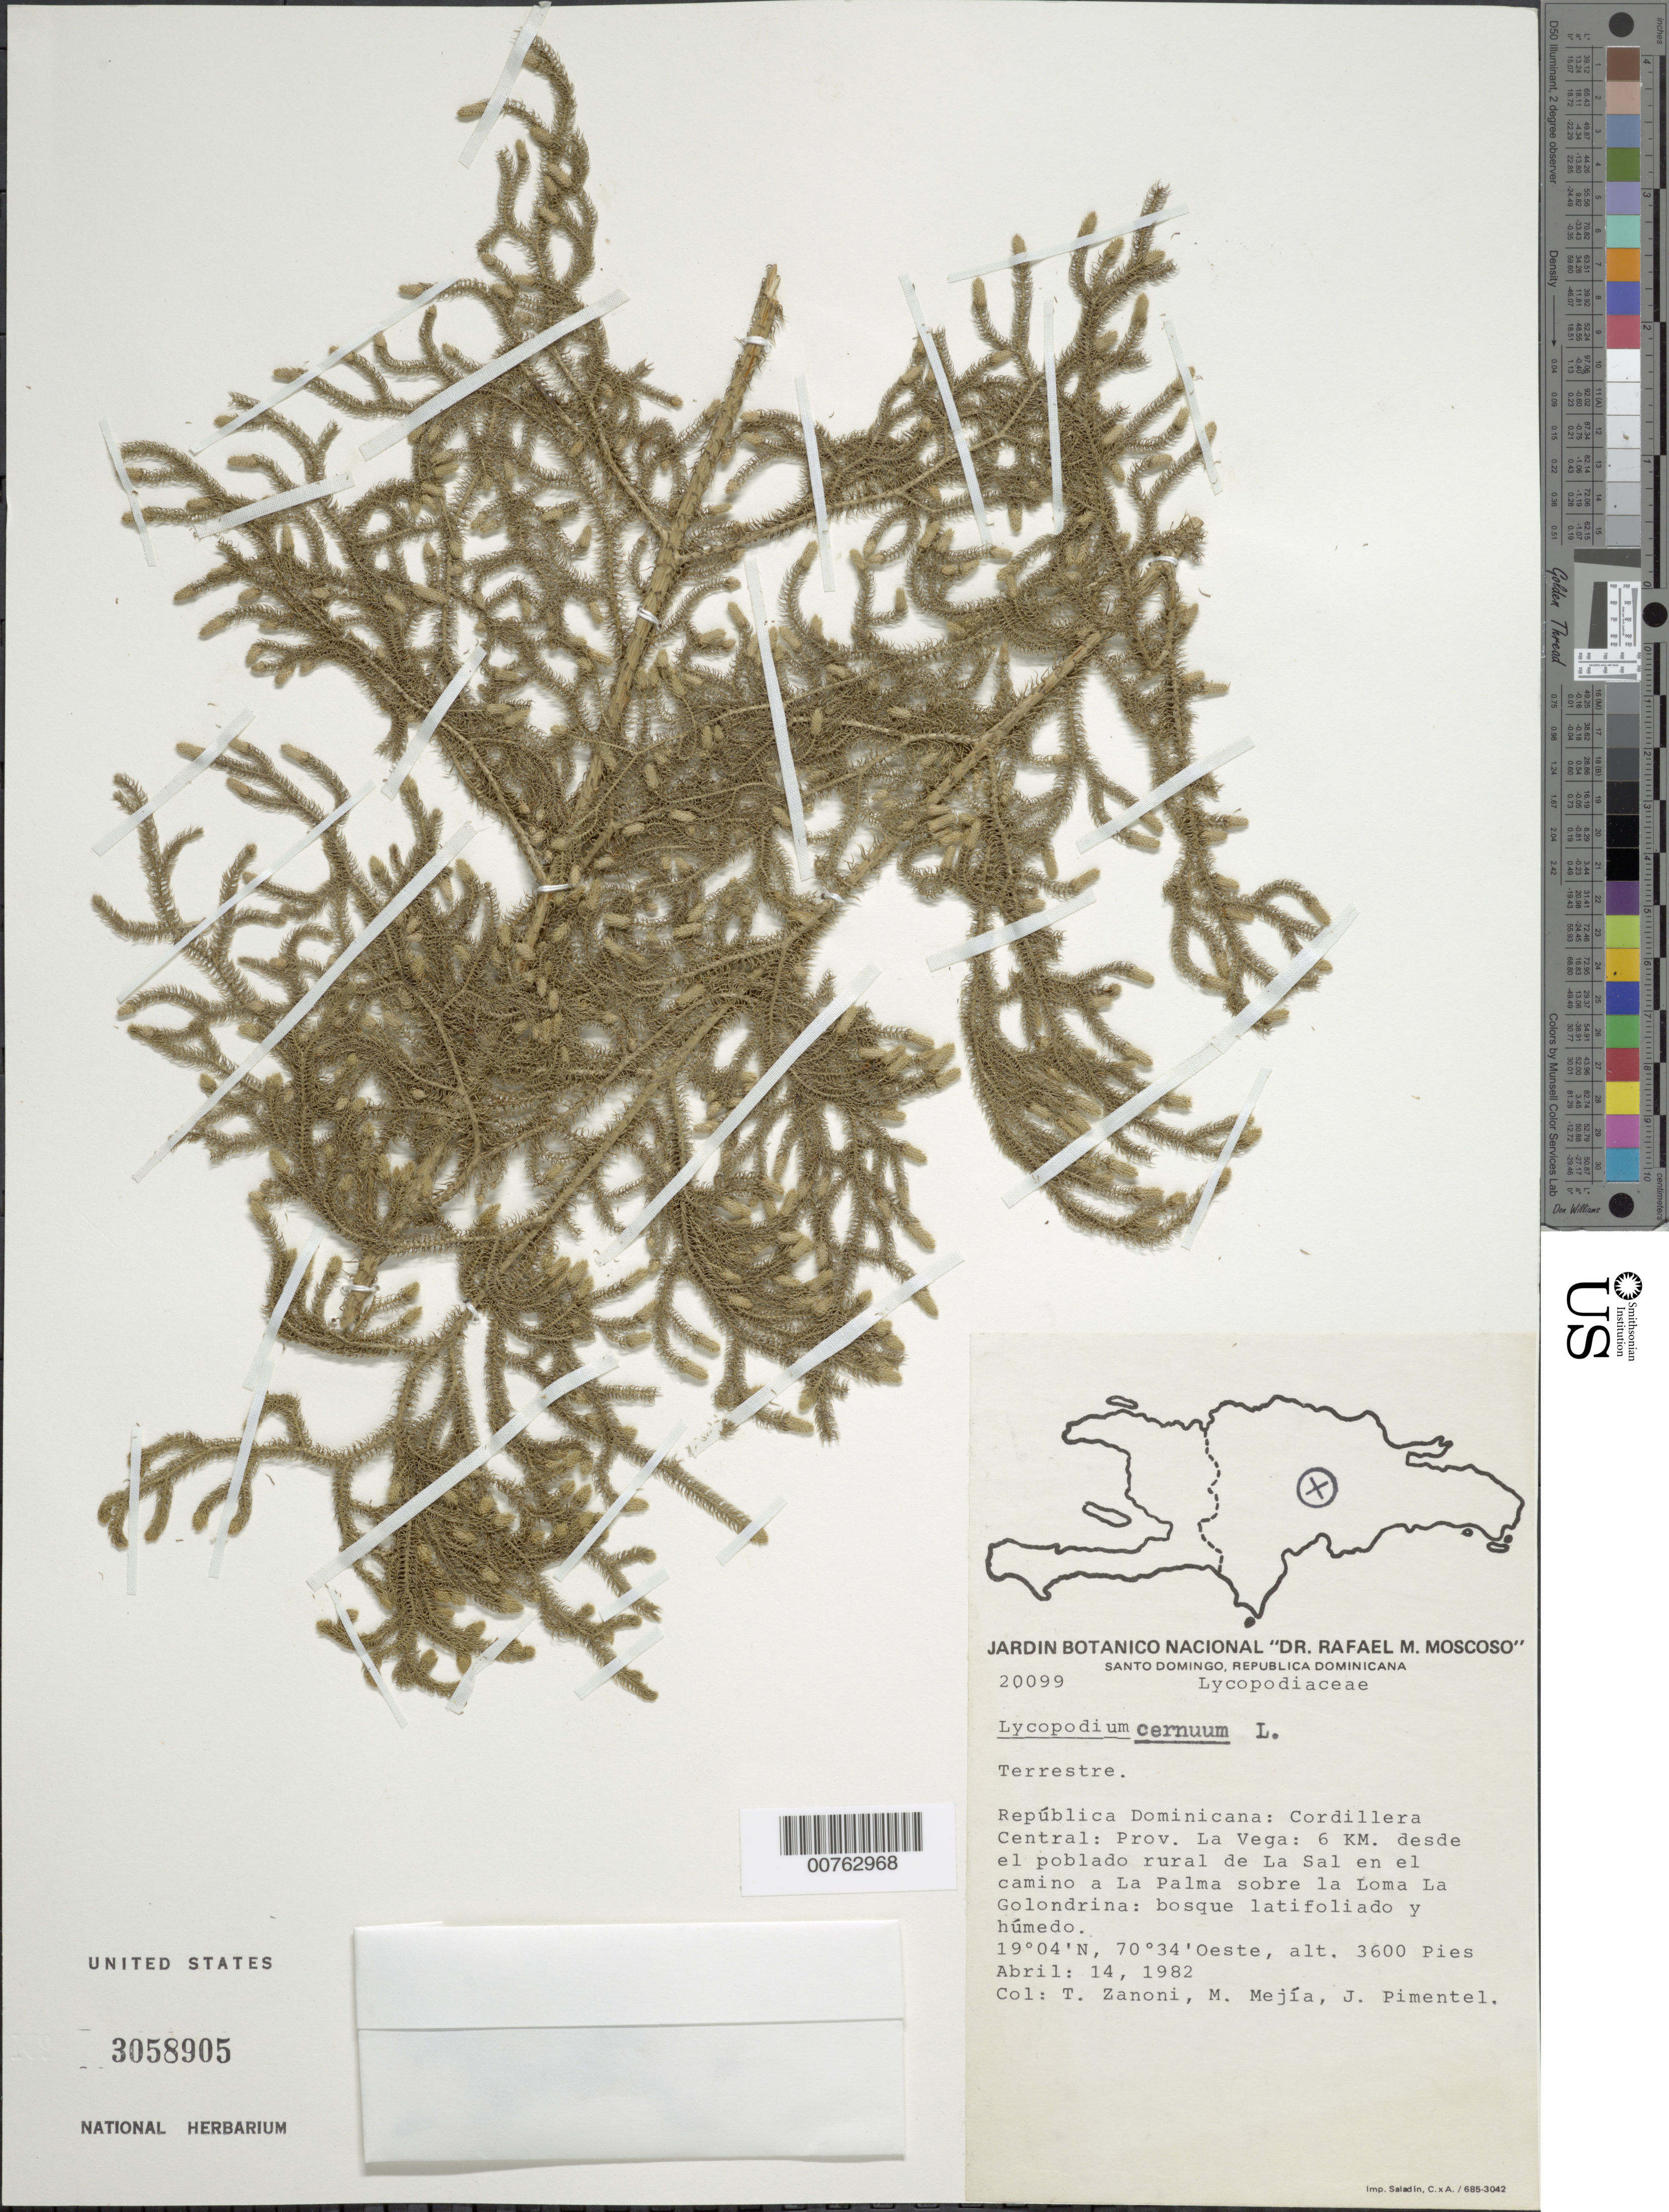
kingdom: Plantae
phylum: Tracheophyta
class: Lycopodiopsida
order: Lycopodiales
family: Lycopodiaceae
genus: Palhinhaea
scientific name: Palhinhaea cernua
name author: (L.) Vasc. & Franco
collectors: T. A. Zanoni, M. Mejia & J. Pimentel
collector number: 20099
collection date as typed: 14 Apr 1982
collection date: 1982-04-14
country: Dominican Republic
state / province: La Vega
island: Hispaniola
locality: Cordillera Central, 6 km desde el poblado rural de La Sal en el camino a La Palma sobre la Loma La Golondrina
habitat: Bosque latifoliado y humedo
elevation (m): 1097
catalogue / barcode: US 3058905